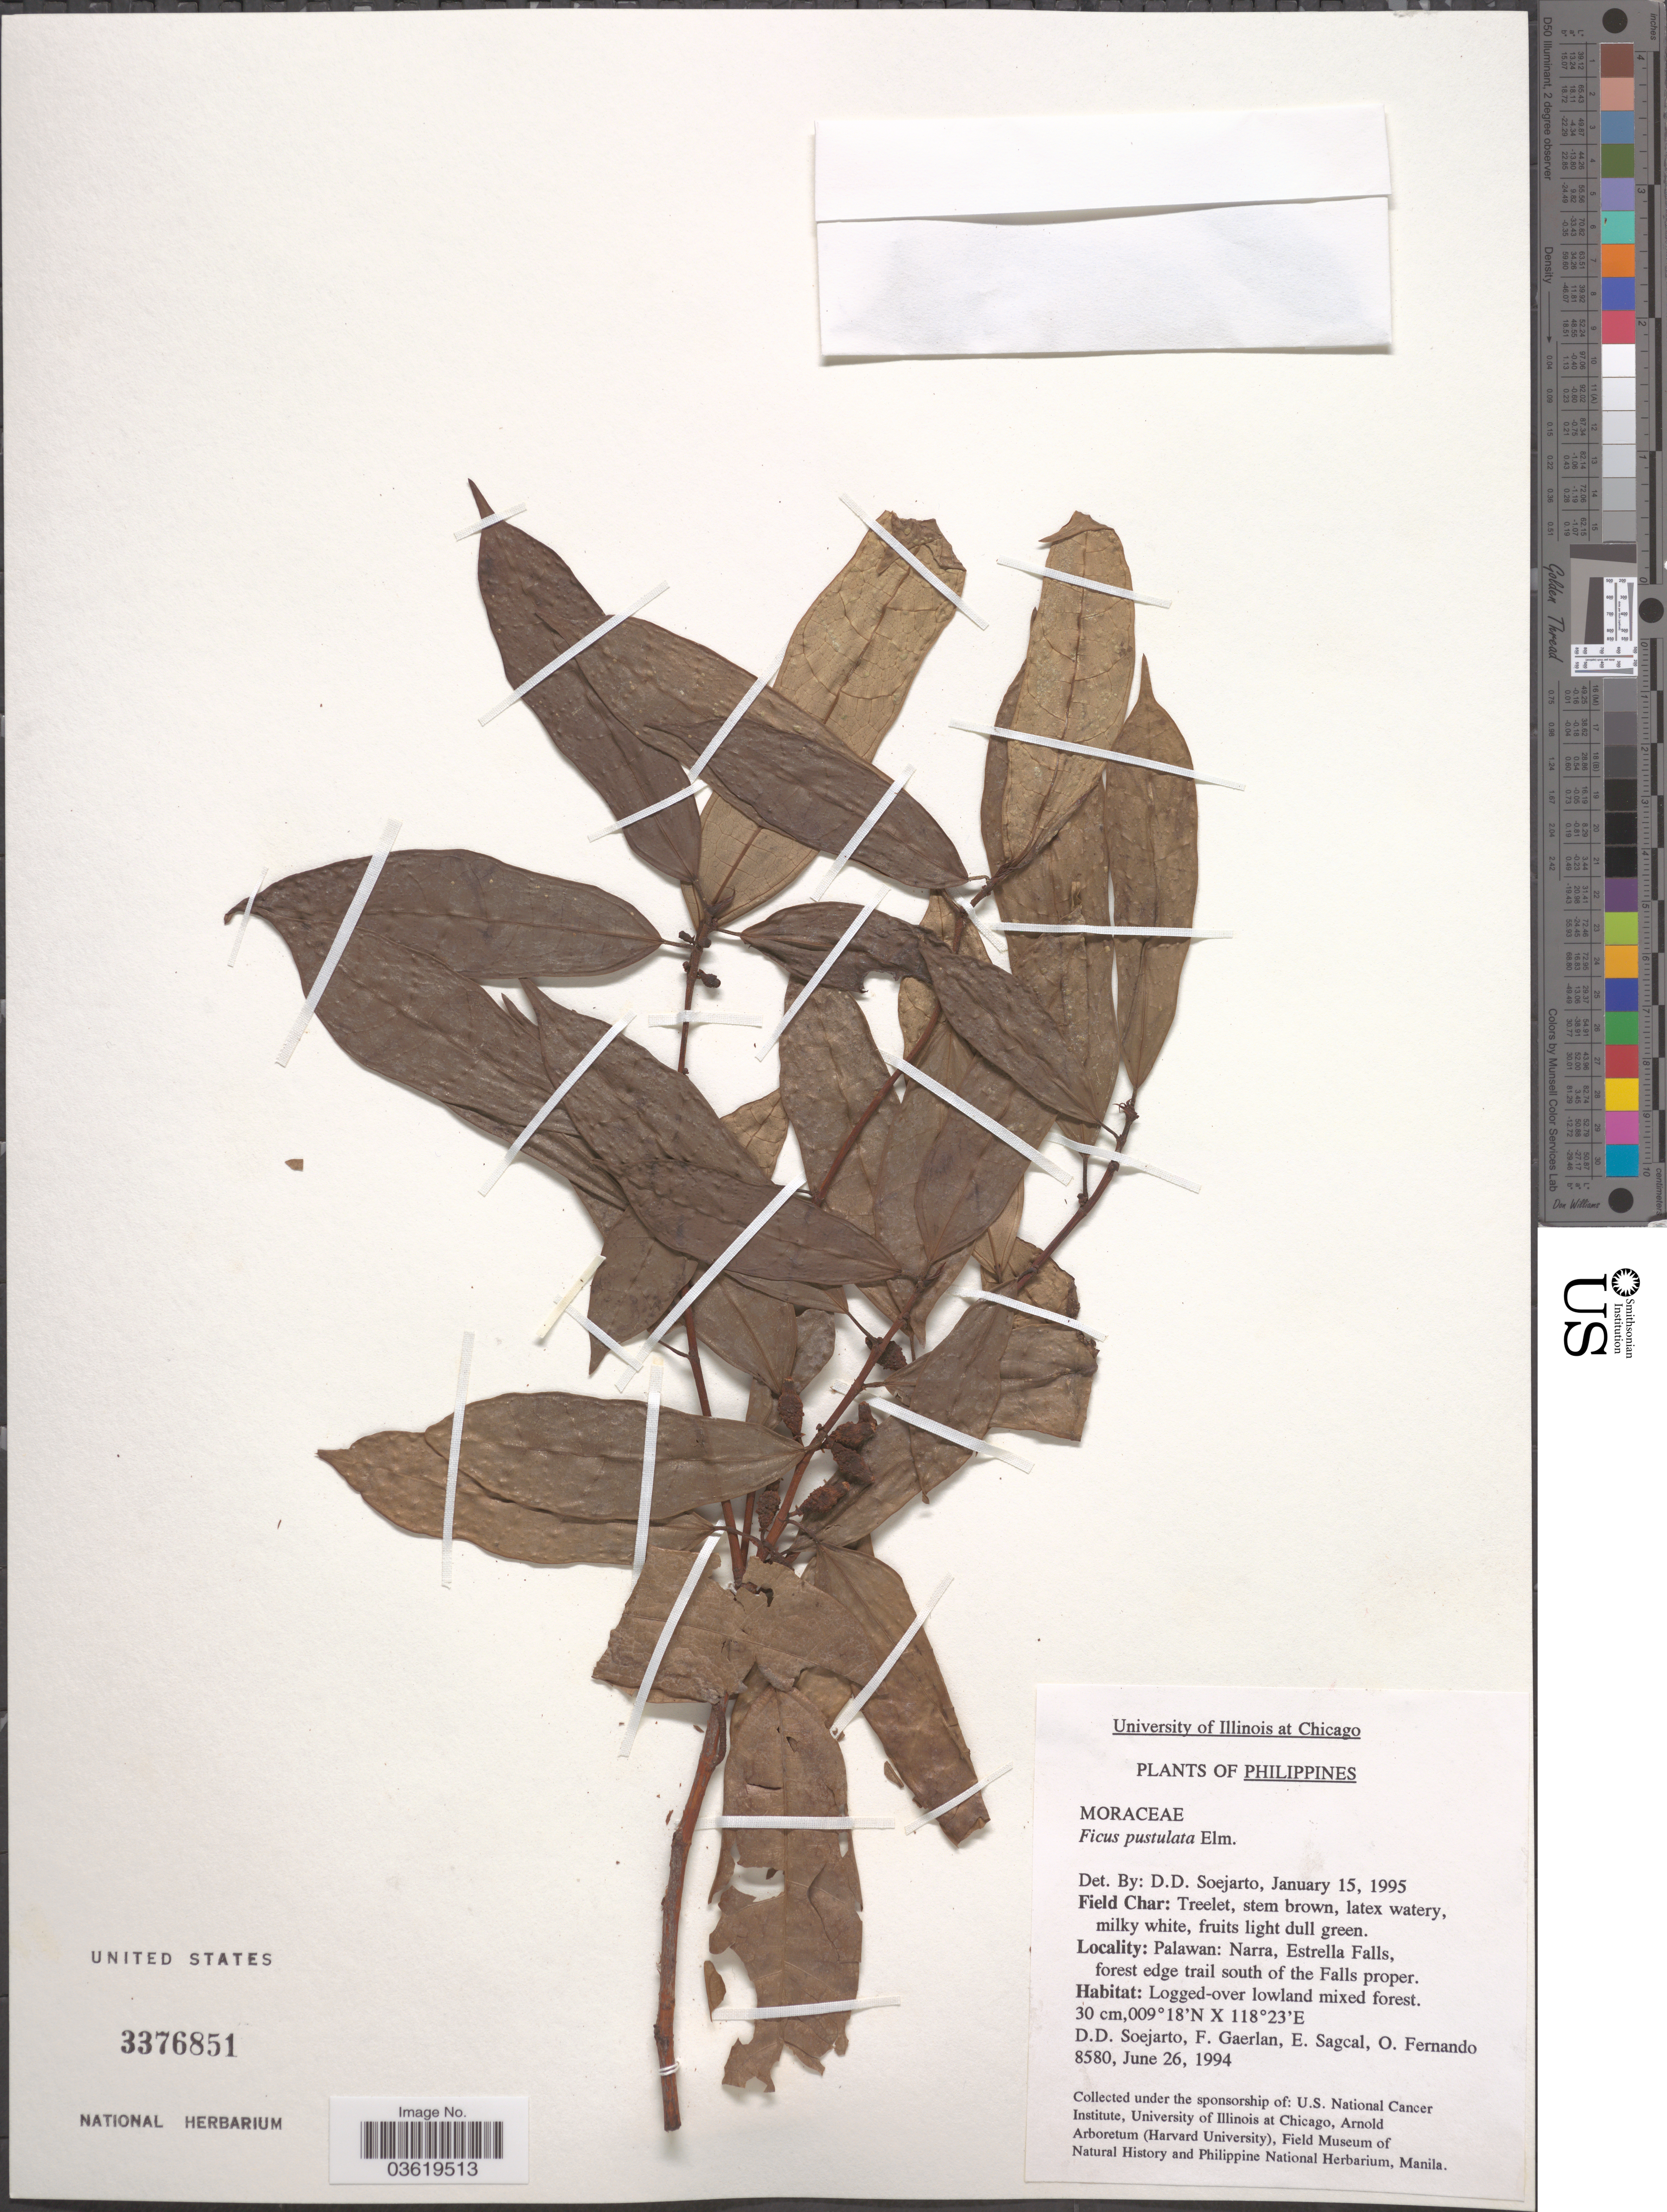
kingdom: Plantae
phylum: Tracheophyta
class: Magnoliopsida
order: Rosales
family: Moraceae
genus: Ficus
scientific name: Ficus pustulata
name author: Elmer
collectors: F. Gaerlan, E. Sagcal & O. Fernando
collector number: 8580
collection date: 1994-06-26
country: Philippines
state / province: Mimaropa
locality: Palawan: Narra, Estrella Falls, forest edge trail south of the Falls proper.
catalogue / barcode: US 3376851